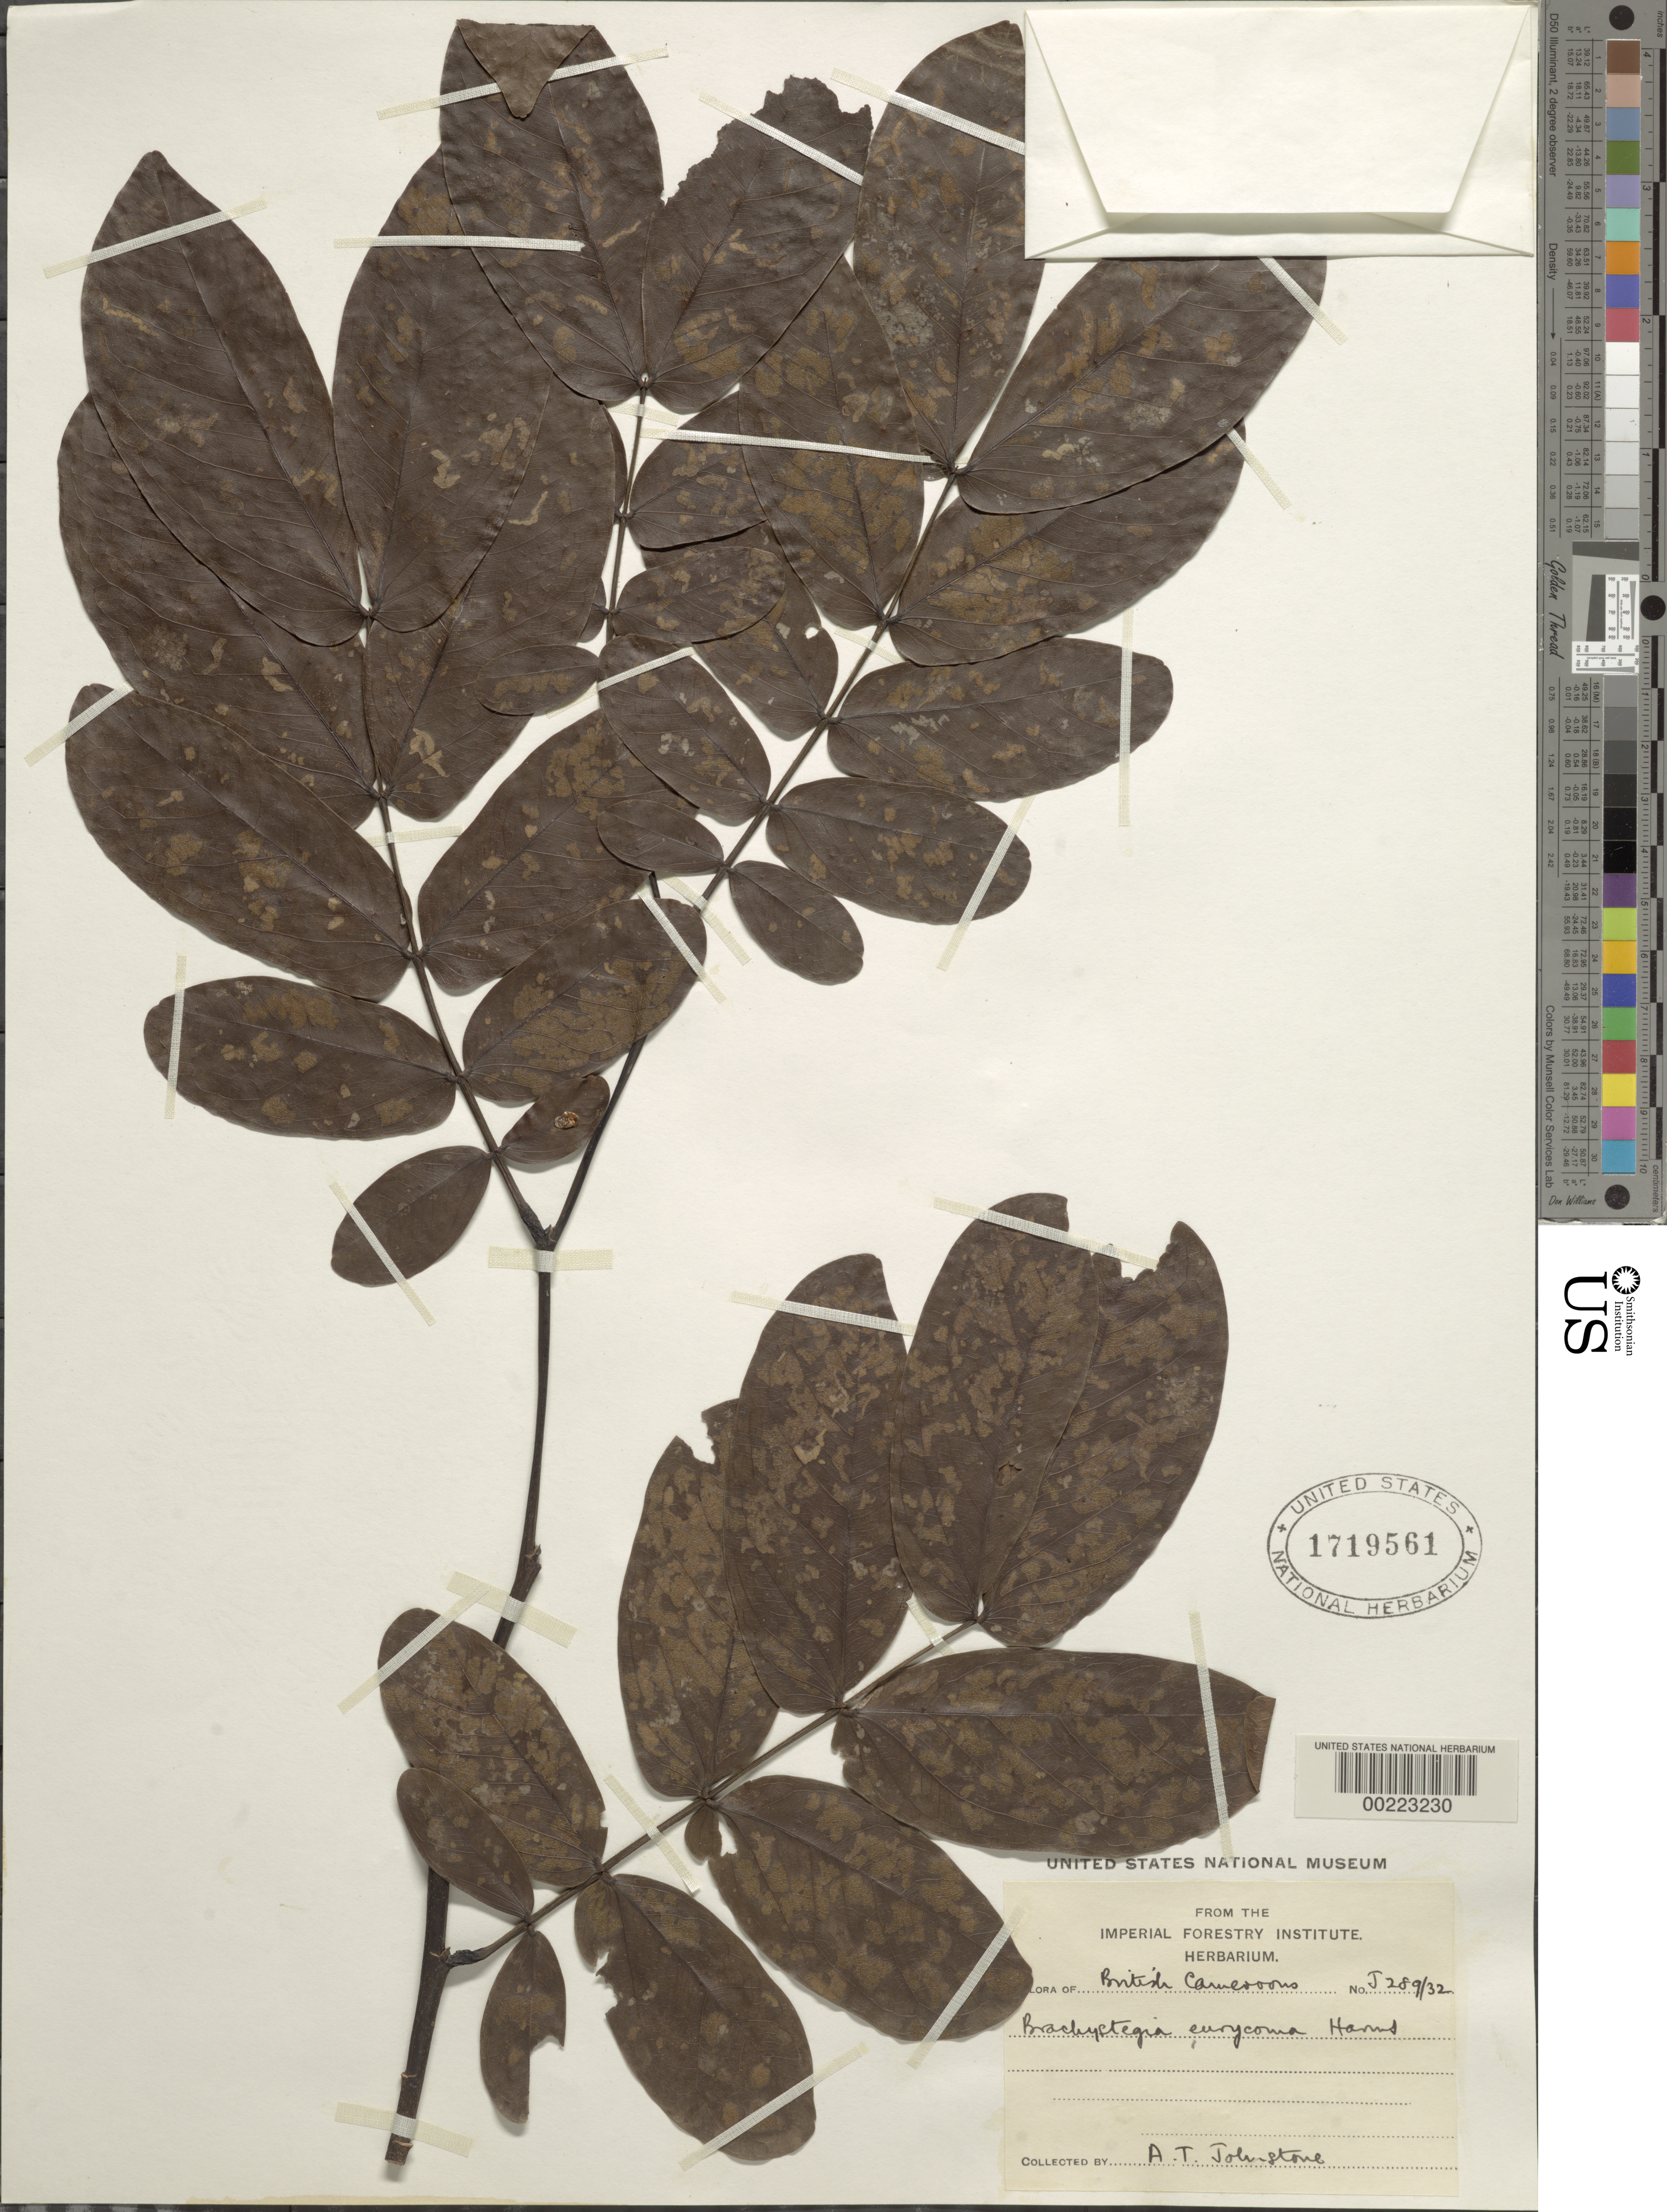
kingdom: Plantae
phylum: Tracheophyta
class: Magnoliopsida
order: Fabales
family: Fabaceae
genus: Brachystegia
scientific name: Brachystegia eurycoma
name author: Harms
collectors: A. Johnstone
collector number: J289/32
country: Cameroon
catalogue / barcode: US 1719561